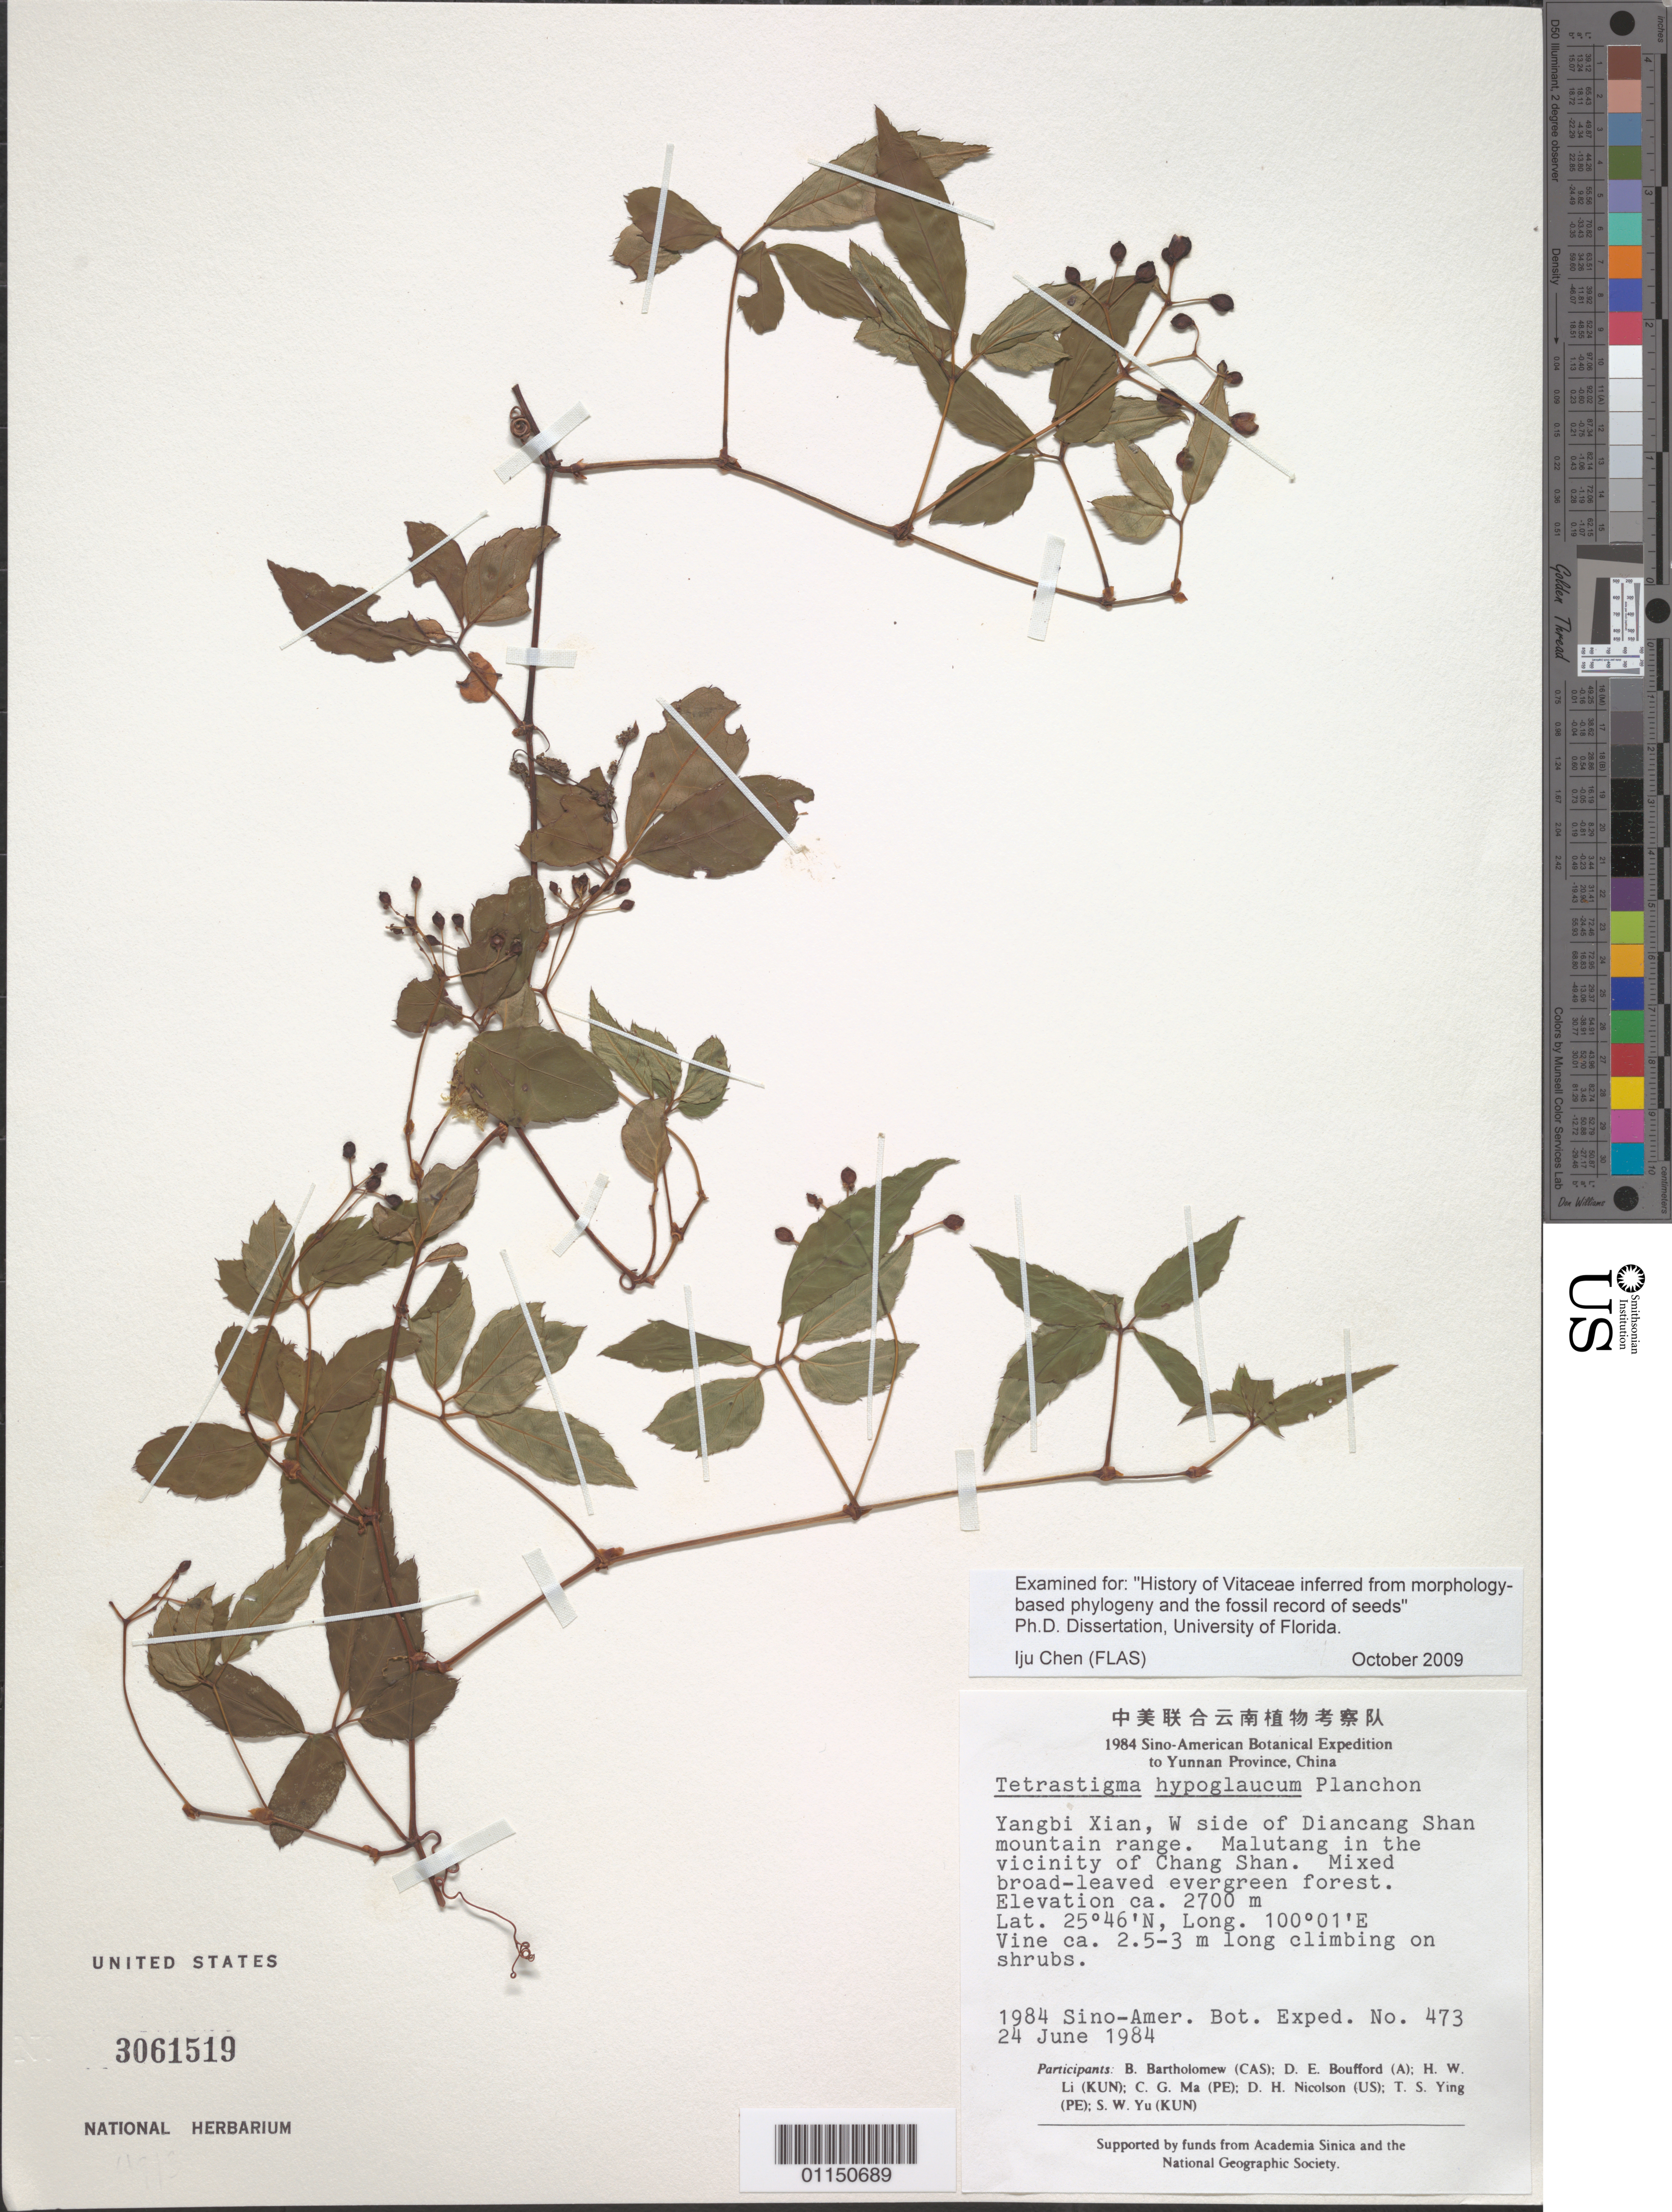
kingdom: Plantae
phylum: Tracheophyta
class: Magnoliopsida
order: Vitales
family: Vitaceae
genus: Tetrastigma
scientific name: Tetrastigma hypoglaucum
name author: Planch.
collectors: B. M. Bartholomew, D. E. Boufford, H. W. Li, C. Ma, D. H. Nicolson, T. Ying & S. Yu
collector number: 473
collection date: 1984-06-24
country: China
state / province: Yunnan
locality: Yangbi Xian, W side of Diancang Shan Mt Range. Malutang in the vicinity of Chang Shan.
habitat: Mixed broad-leaved evergreen forest. Vine, climbing on shrubs.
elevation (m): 2700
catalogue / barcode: US 3061519